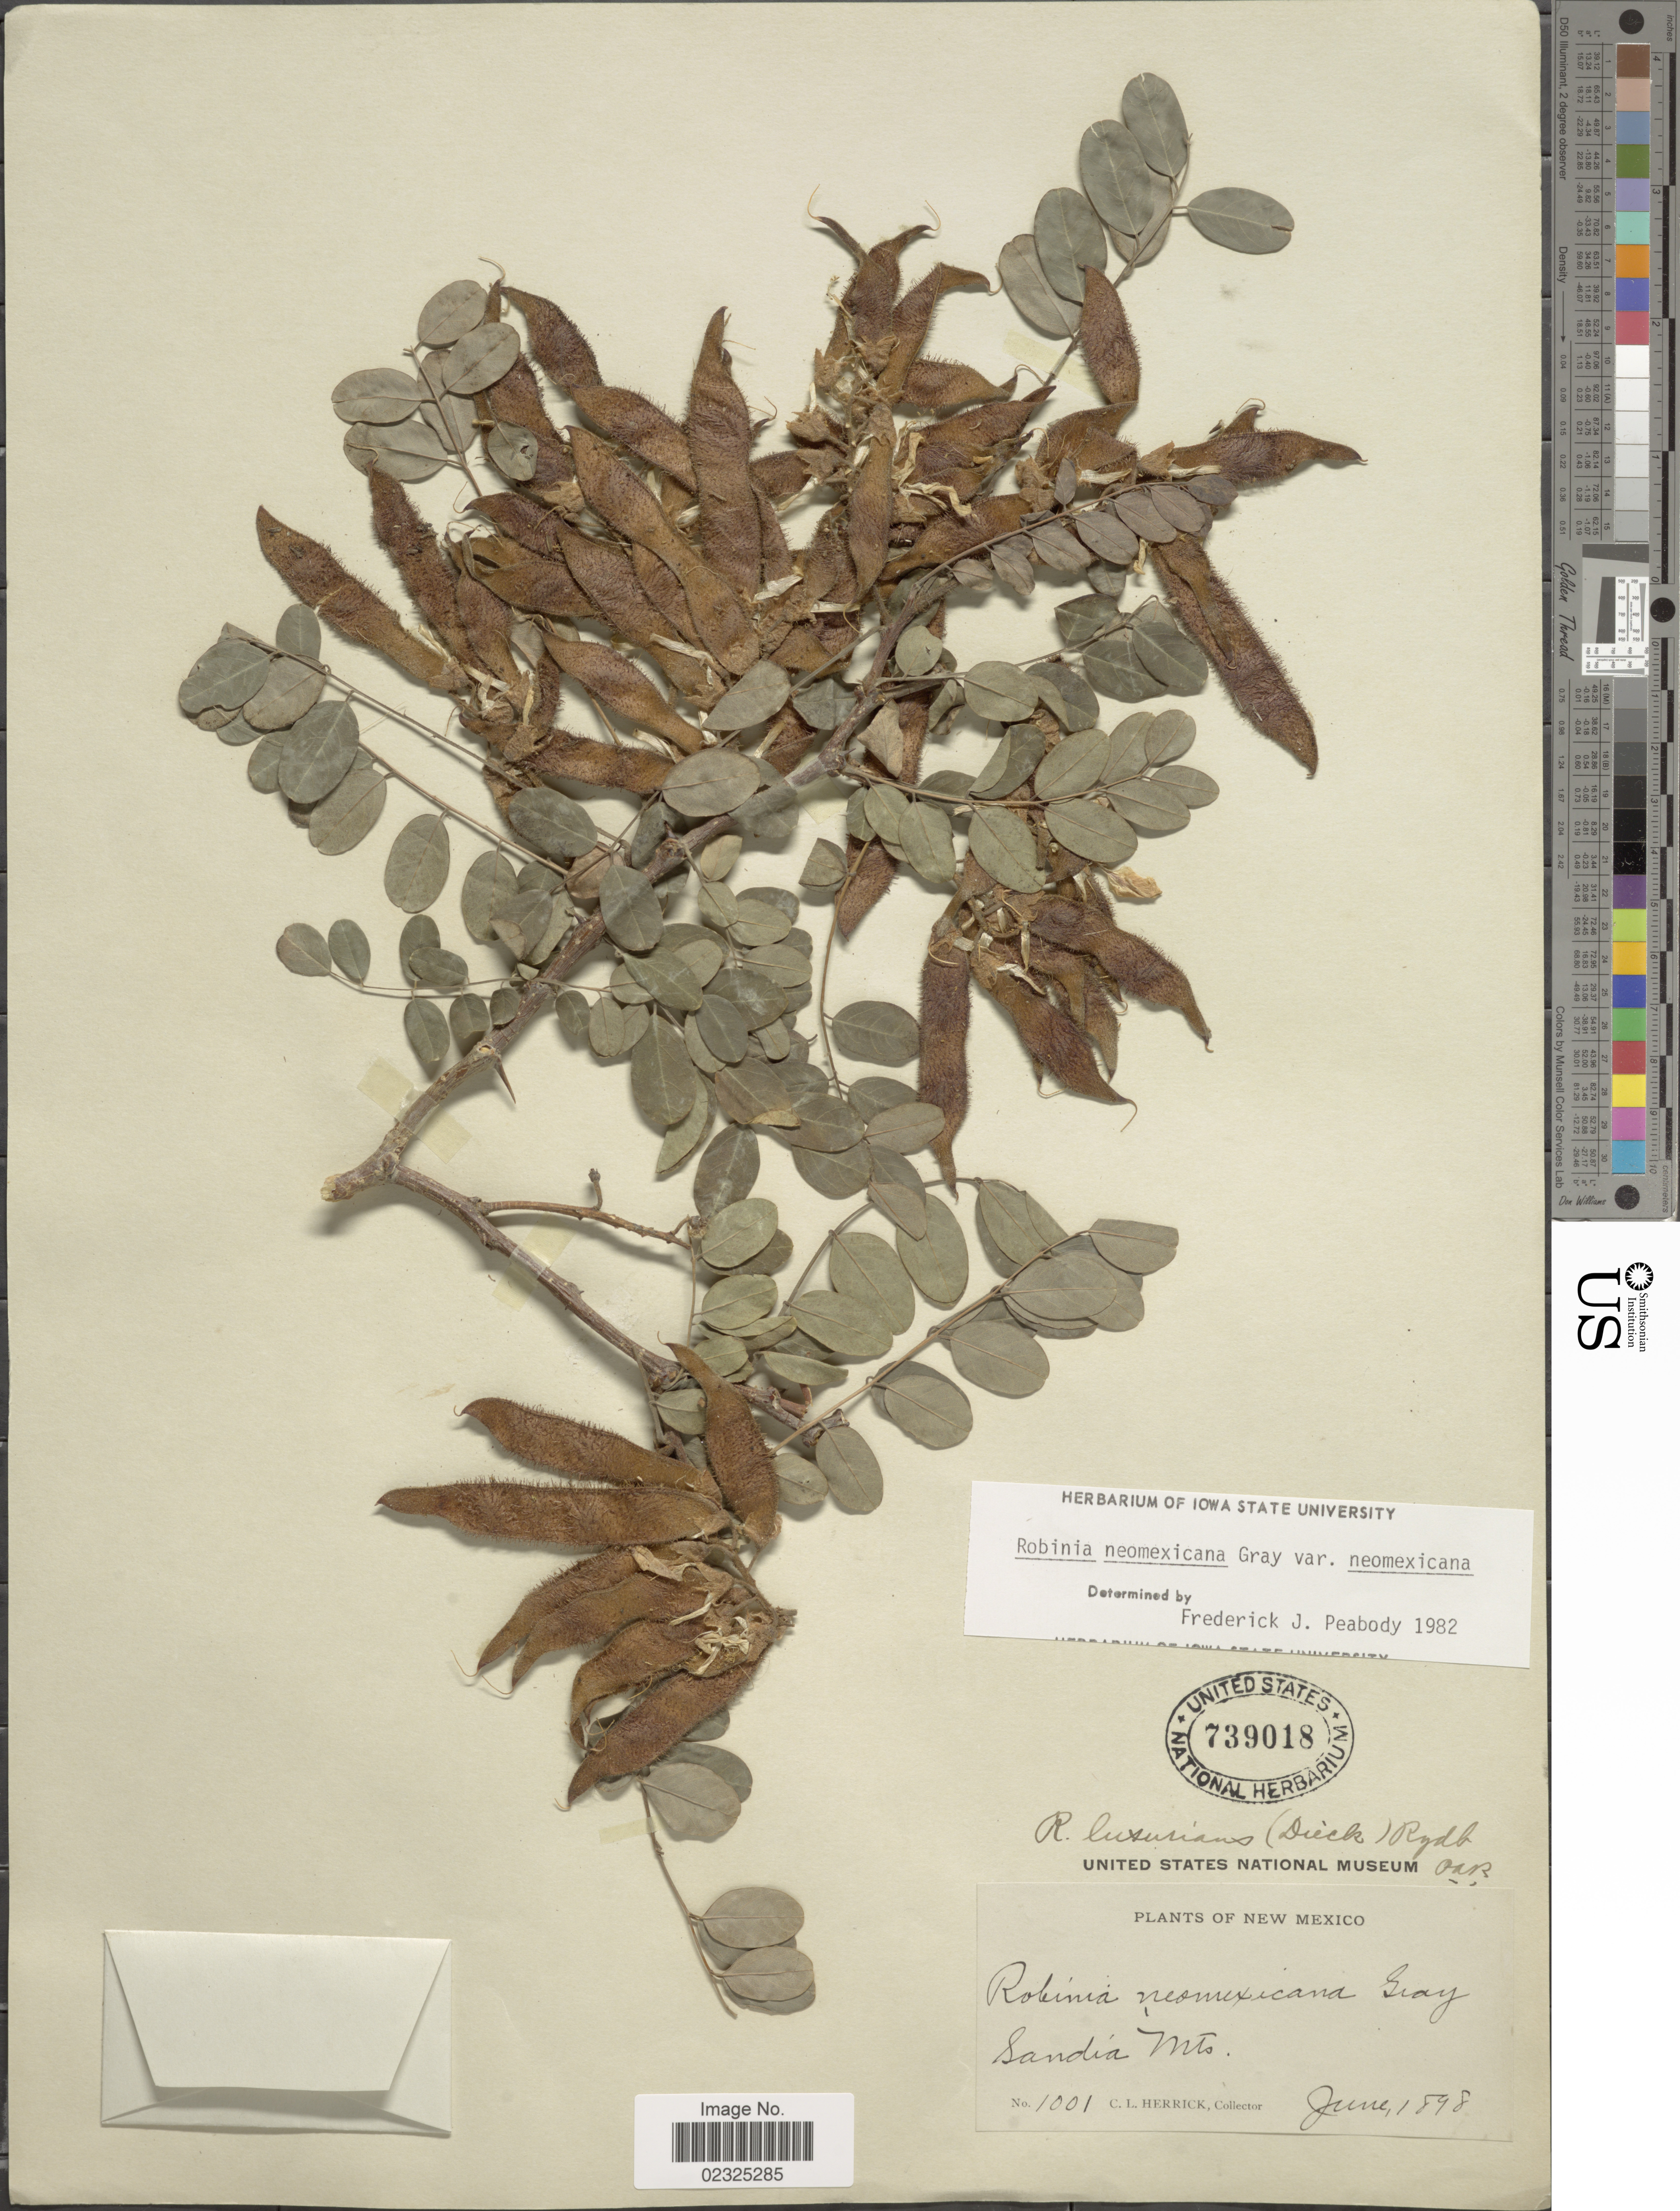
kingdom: Plantae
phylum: Tracheophyta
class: Magnoliopsida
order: Fabales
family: Fabaceae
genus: Robinia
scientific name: Robinia neomexicana var. neomexicana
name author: A. Gray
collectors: C. Herrick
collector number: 1001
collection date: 1898-06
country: United States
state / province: New Mexico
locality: Sandia Mts.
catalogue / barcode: US 739018